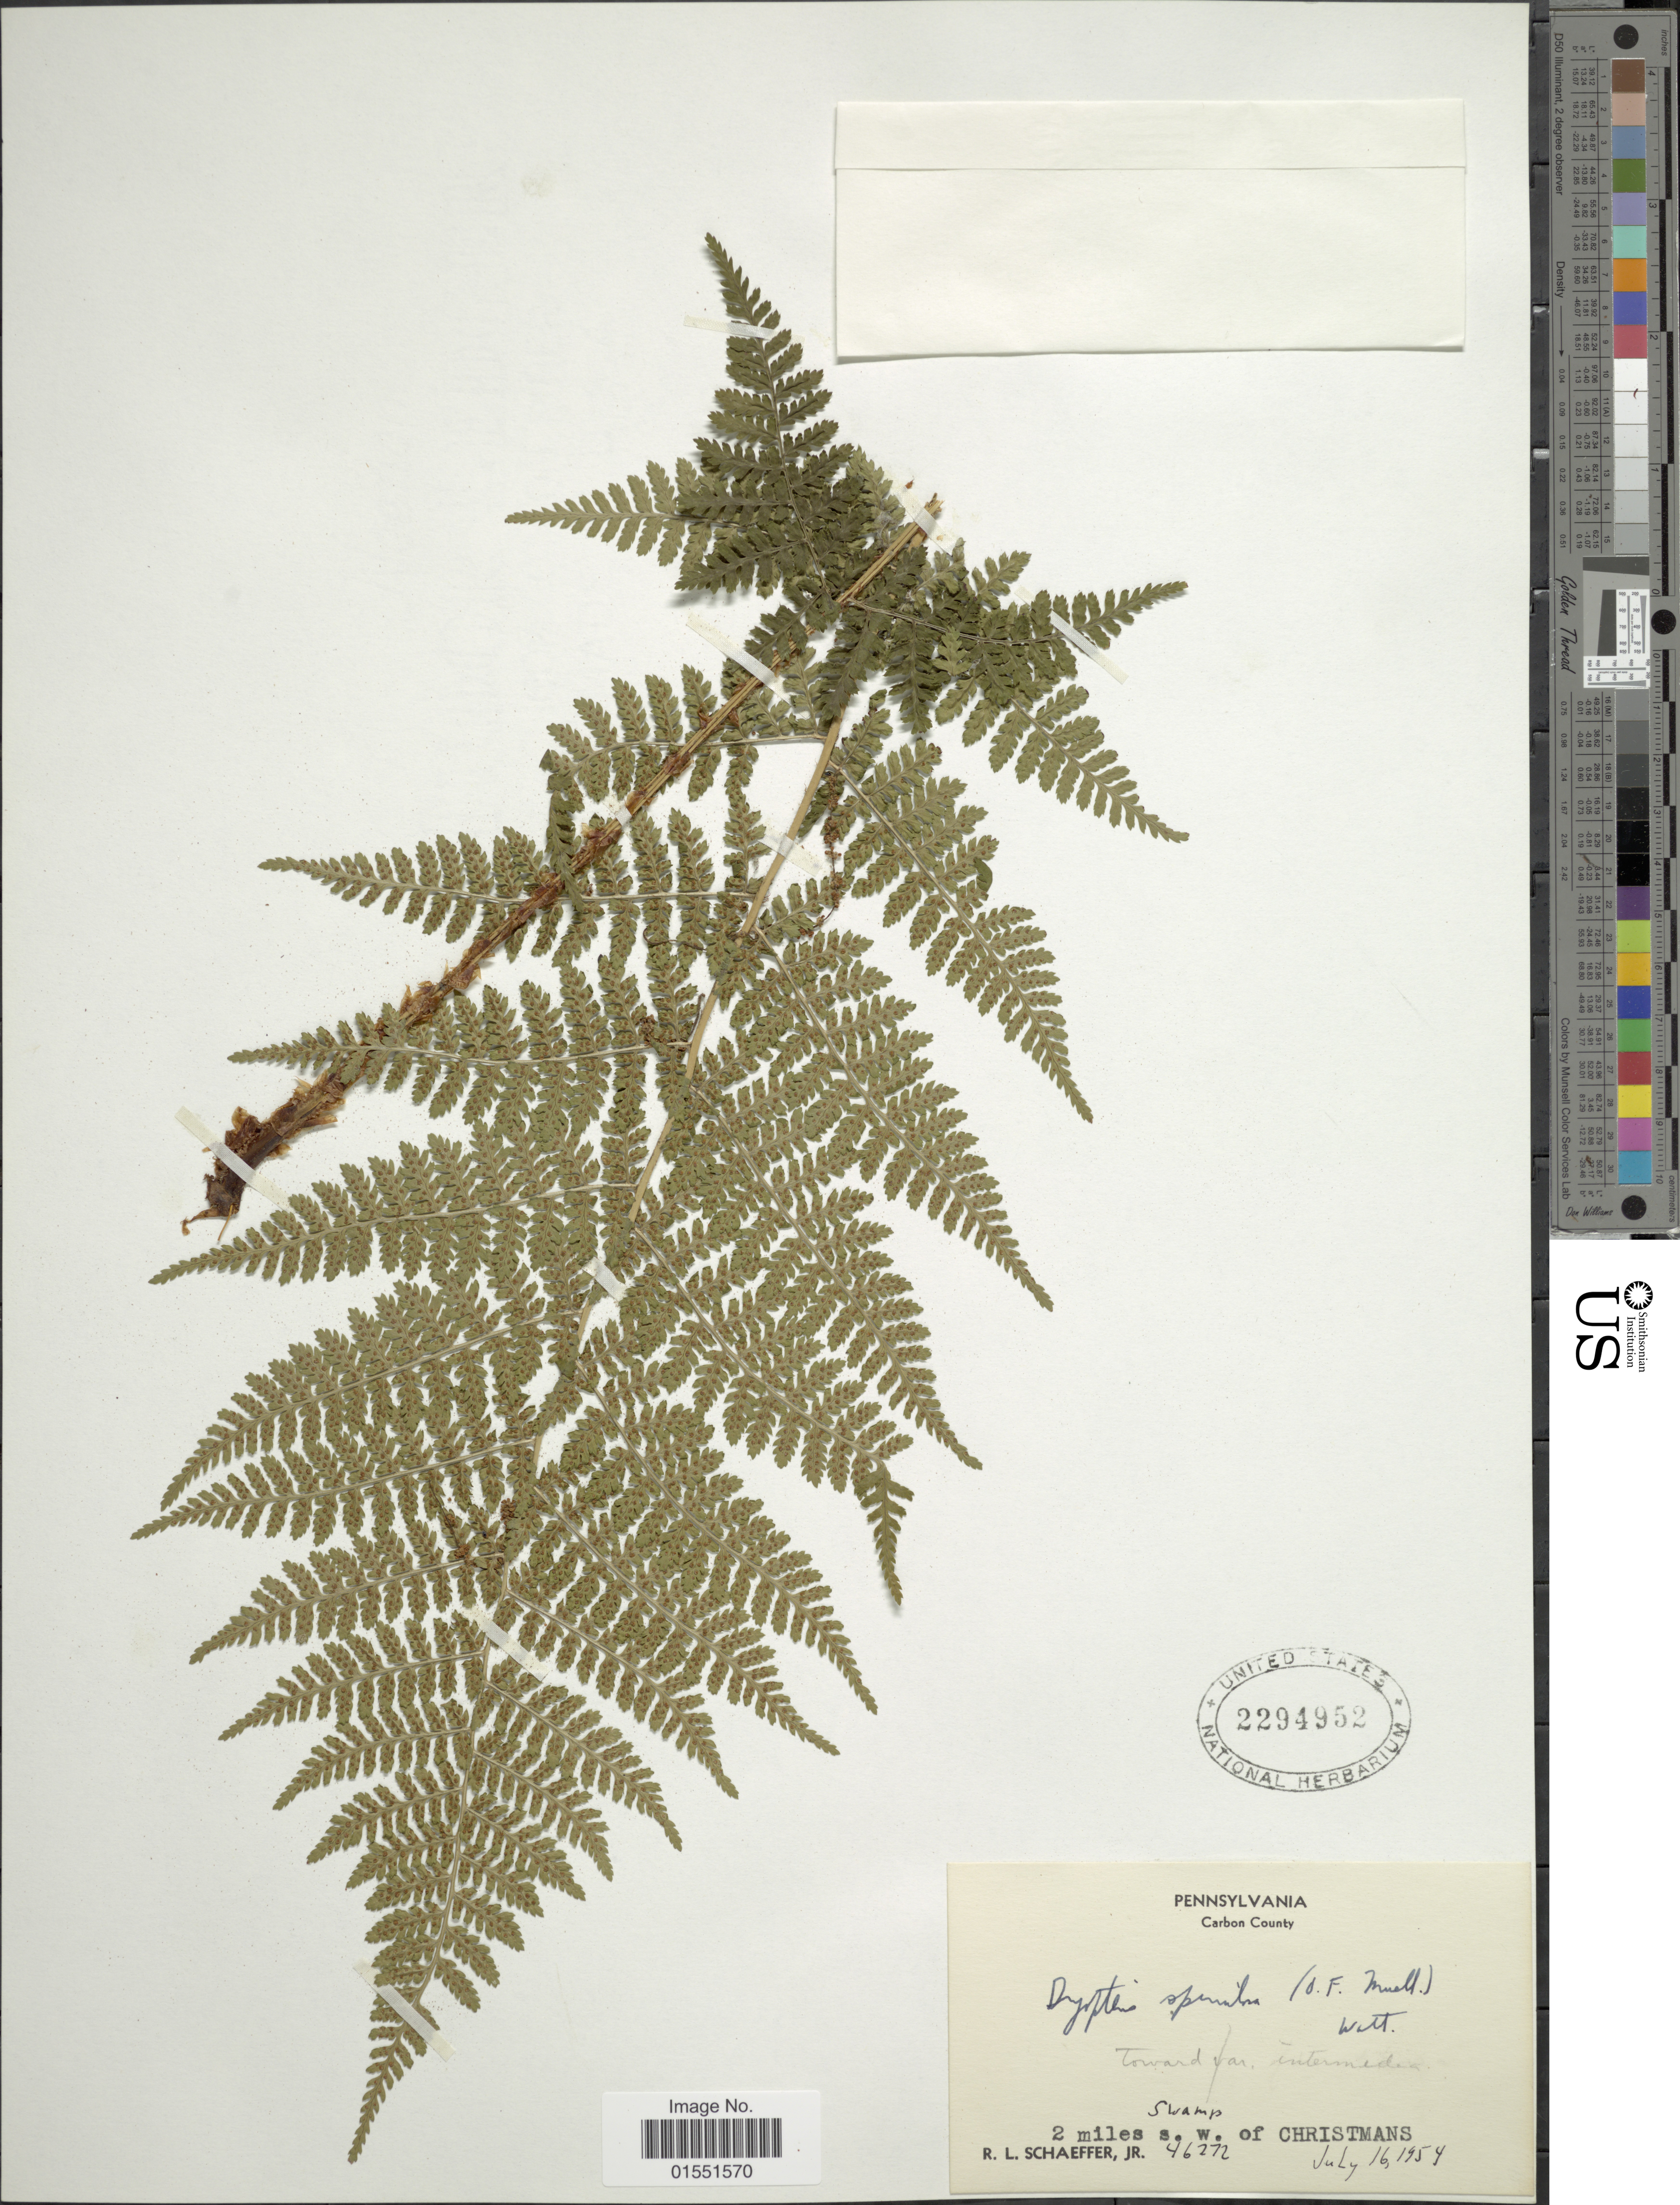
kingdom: Plantae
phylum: Tracheophyta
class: Polypodiopsida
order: Polypodiales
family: Dryopteridaceae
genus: Dryopteris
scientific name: Dryopteris intermedia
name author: (Muhl.) A. Gray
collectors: R. L. Schaeffer Jr.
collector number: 46272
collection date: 1954-07-16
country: United States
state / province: Pennsylvania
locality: Carbon County, 2 miles s. w. of Christmans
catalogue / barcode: US 2294952